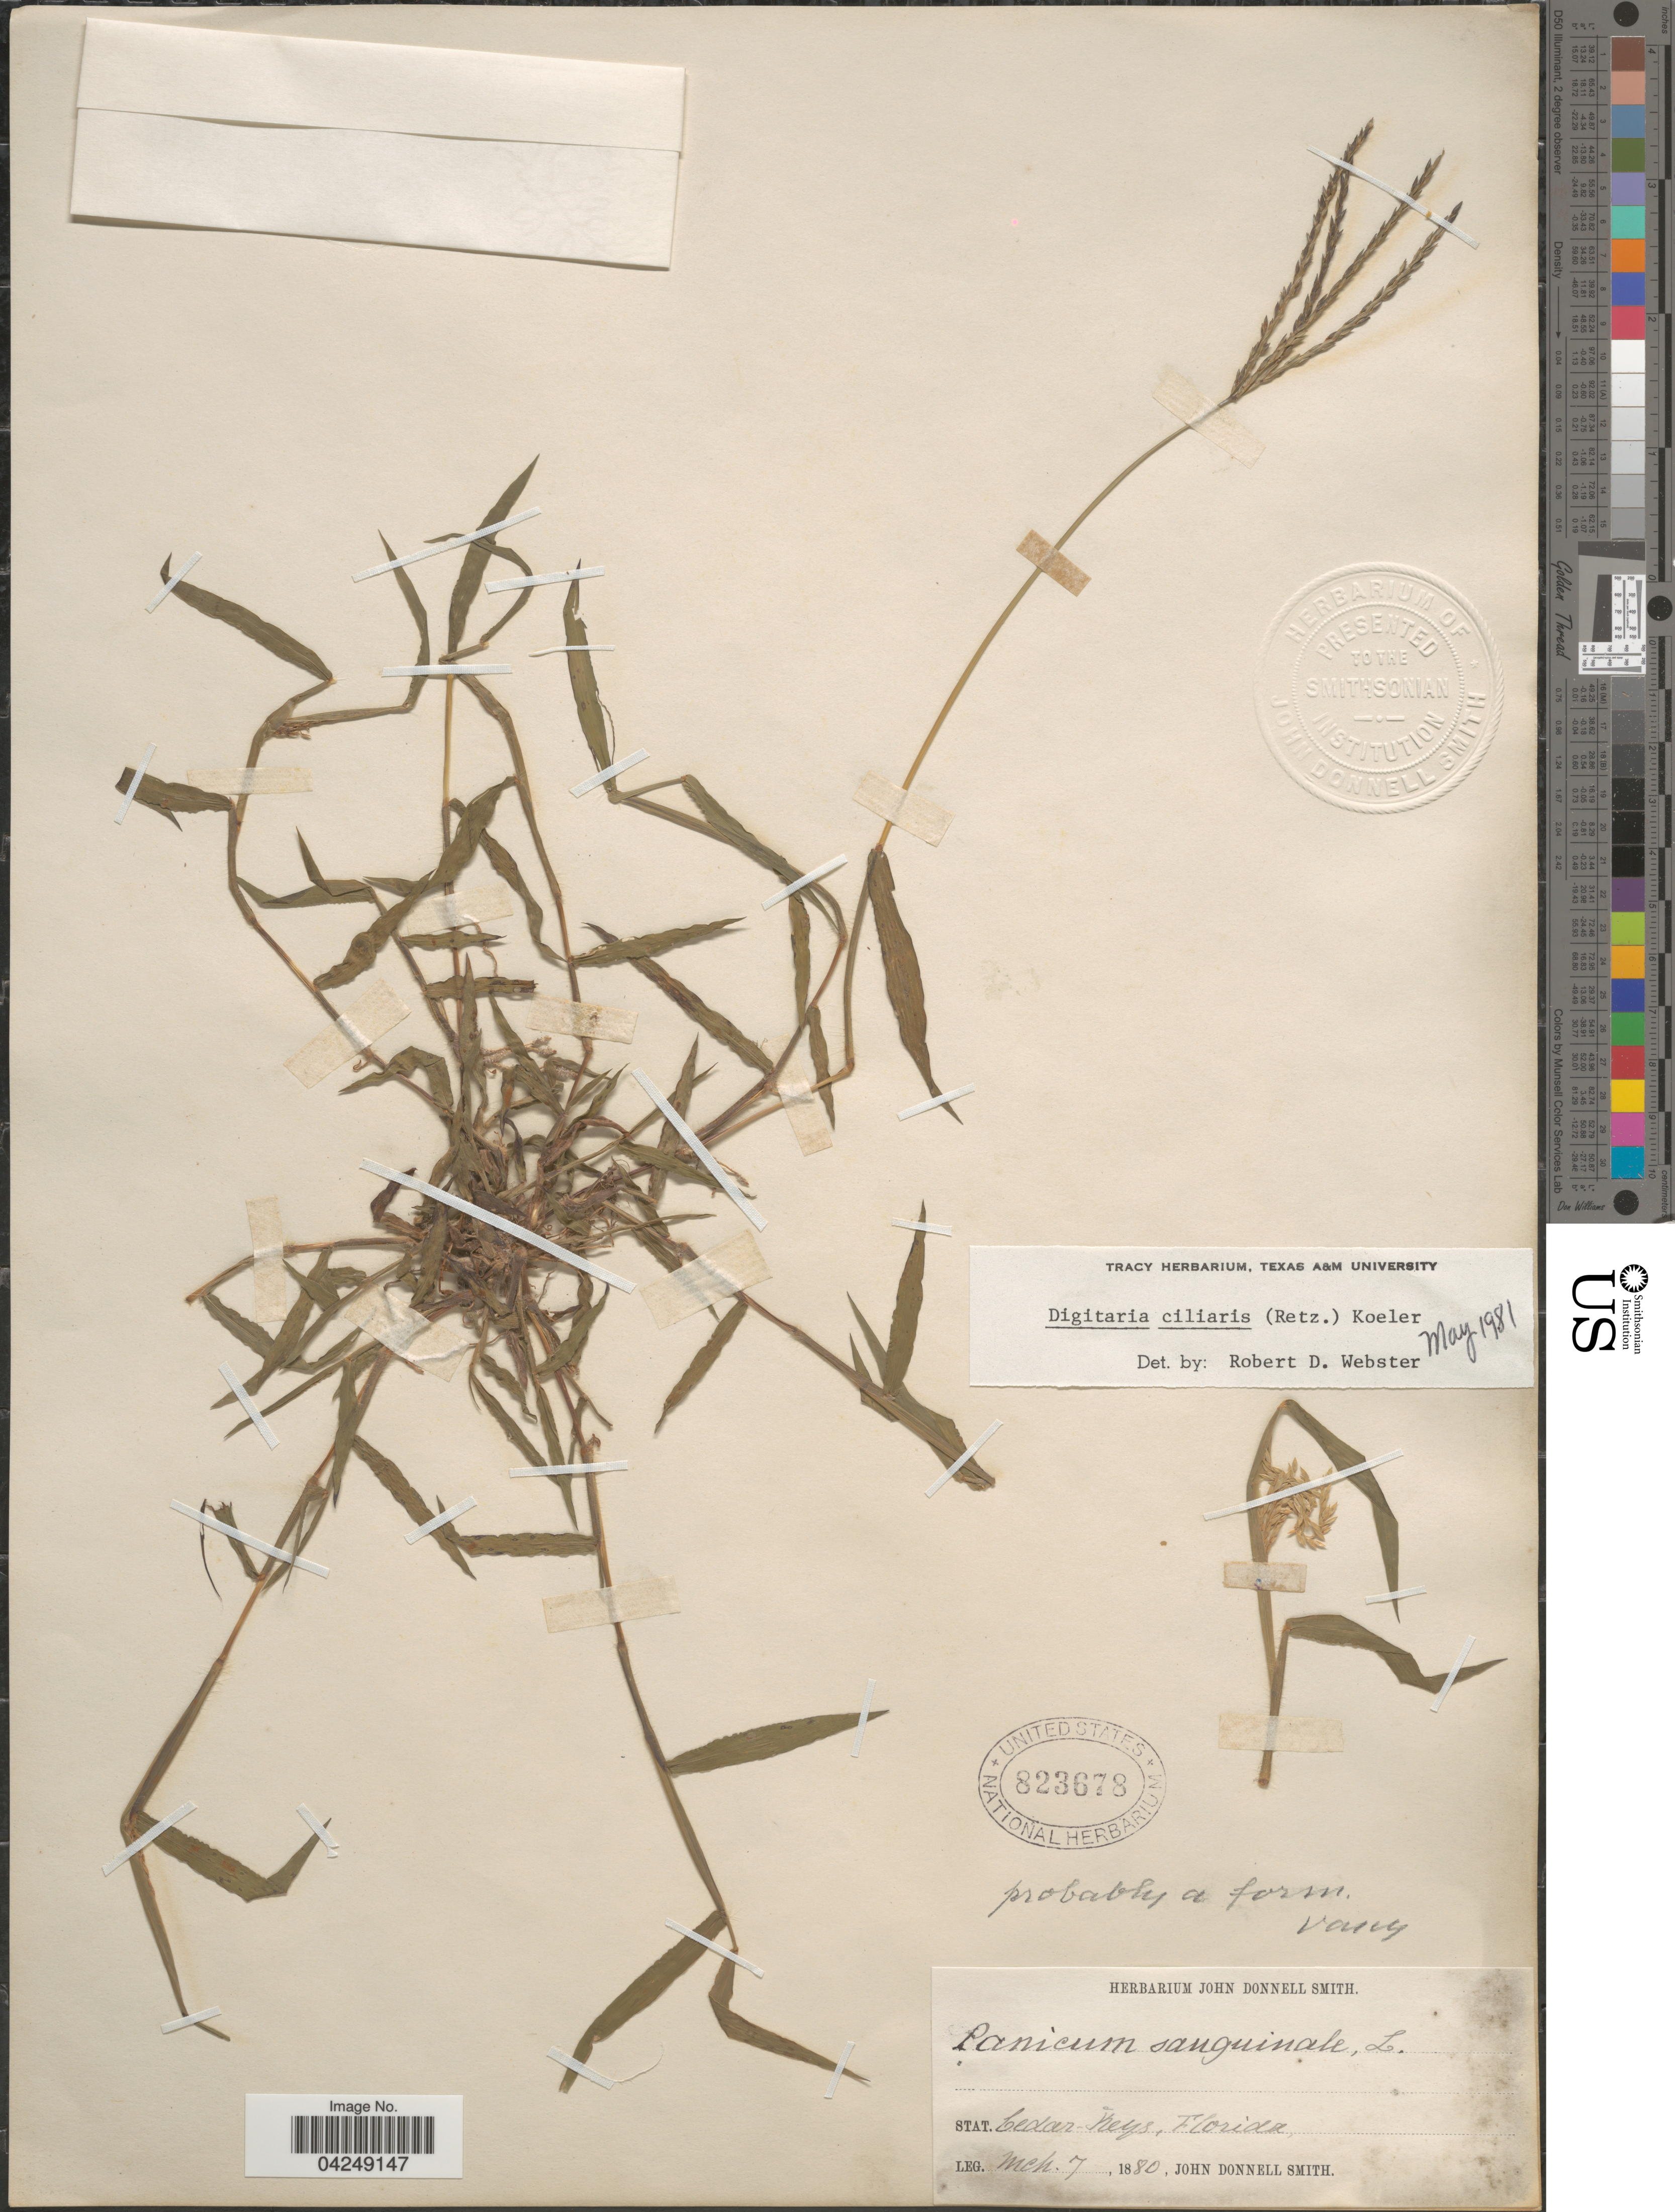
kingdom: Plantae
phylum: Tracheophyta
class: Liliopsida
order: Poales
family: Poaceae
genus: Digitaria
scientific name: Digitaria ciliaris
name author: (Retz.) Koeler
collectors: J. Donnell Smith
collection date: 1880-03-07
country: United States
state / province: Florida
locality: Stat. Cedar - Keys.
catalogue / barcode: US 823678